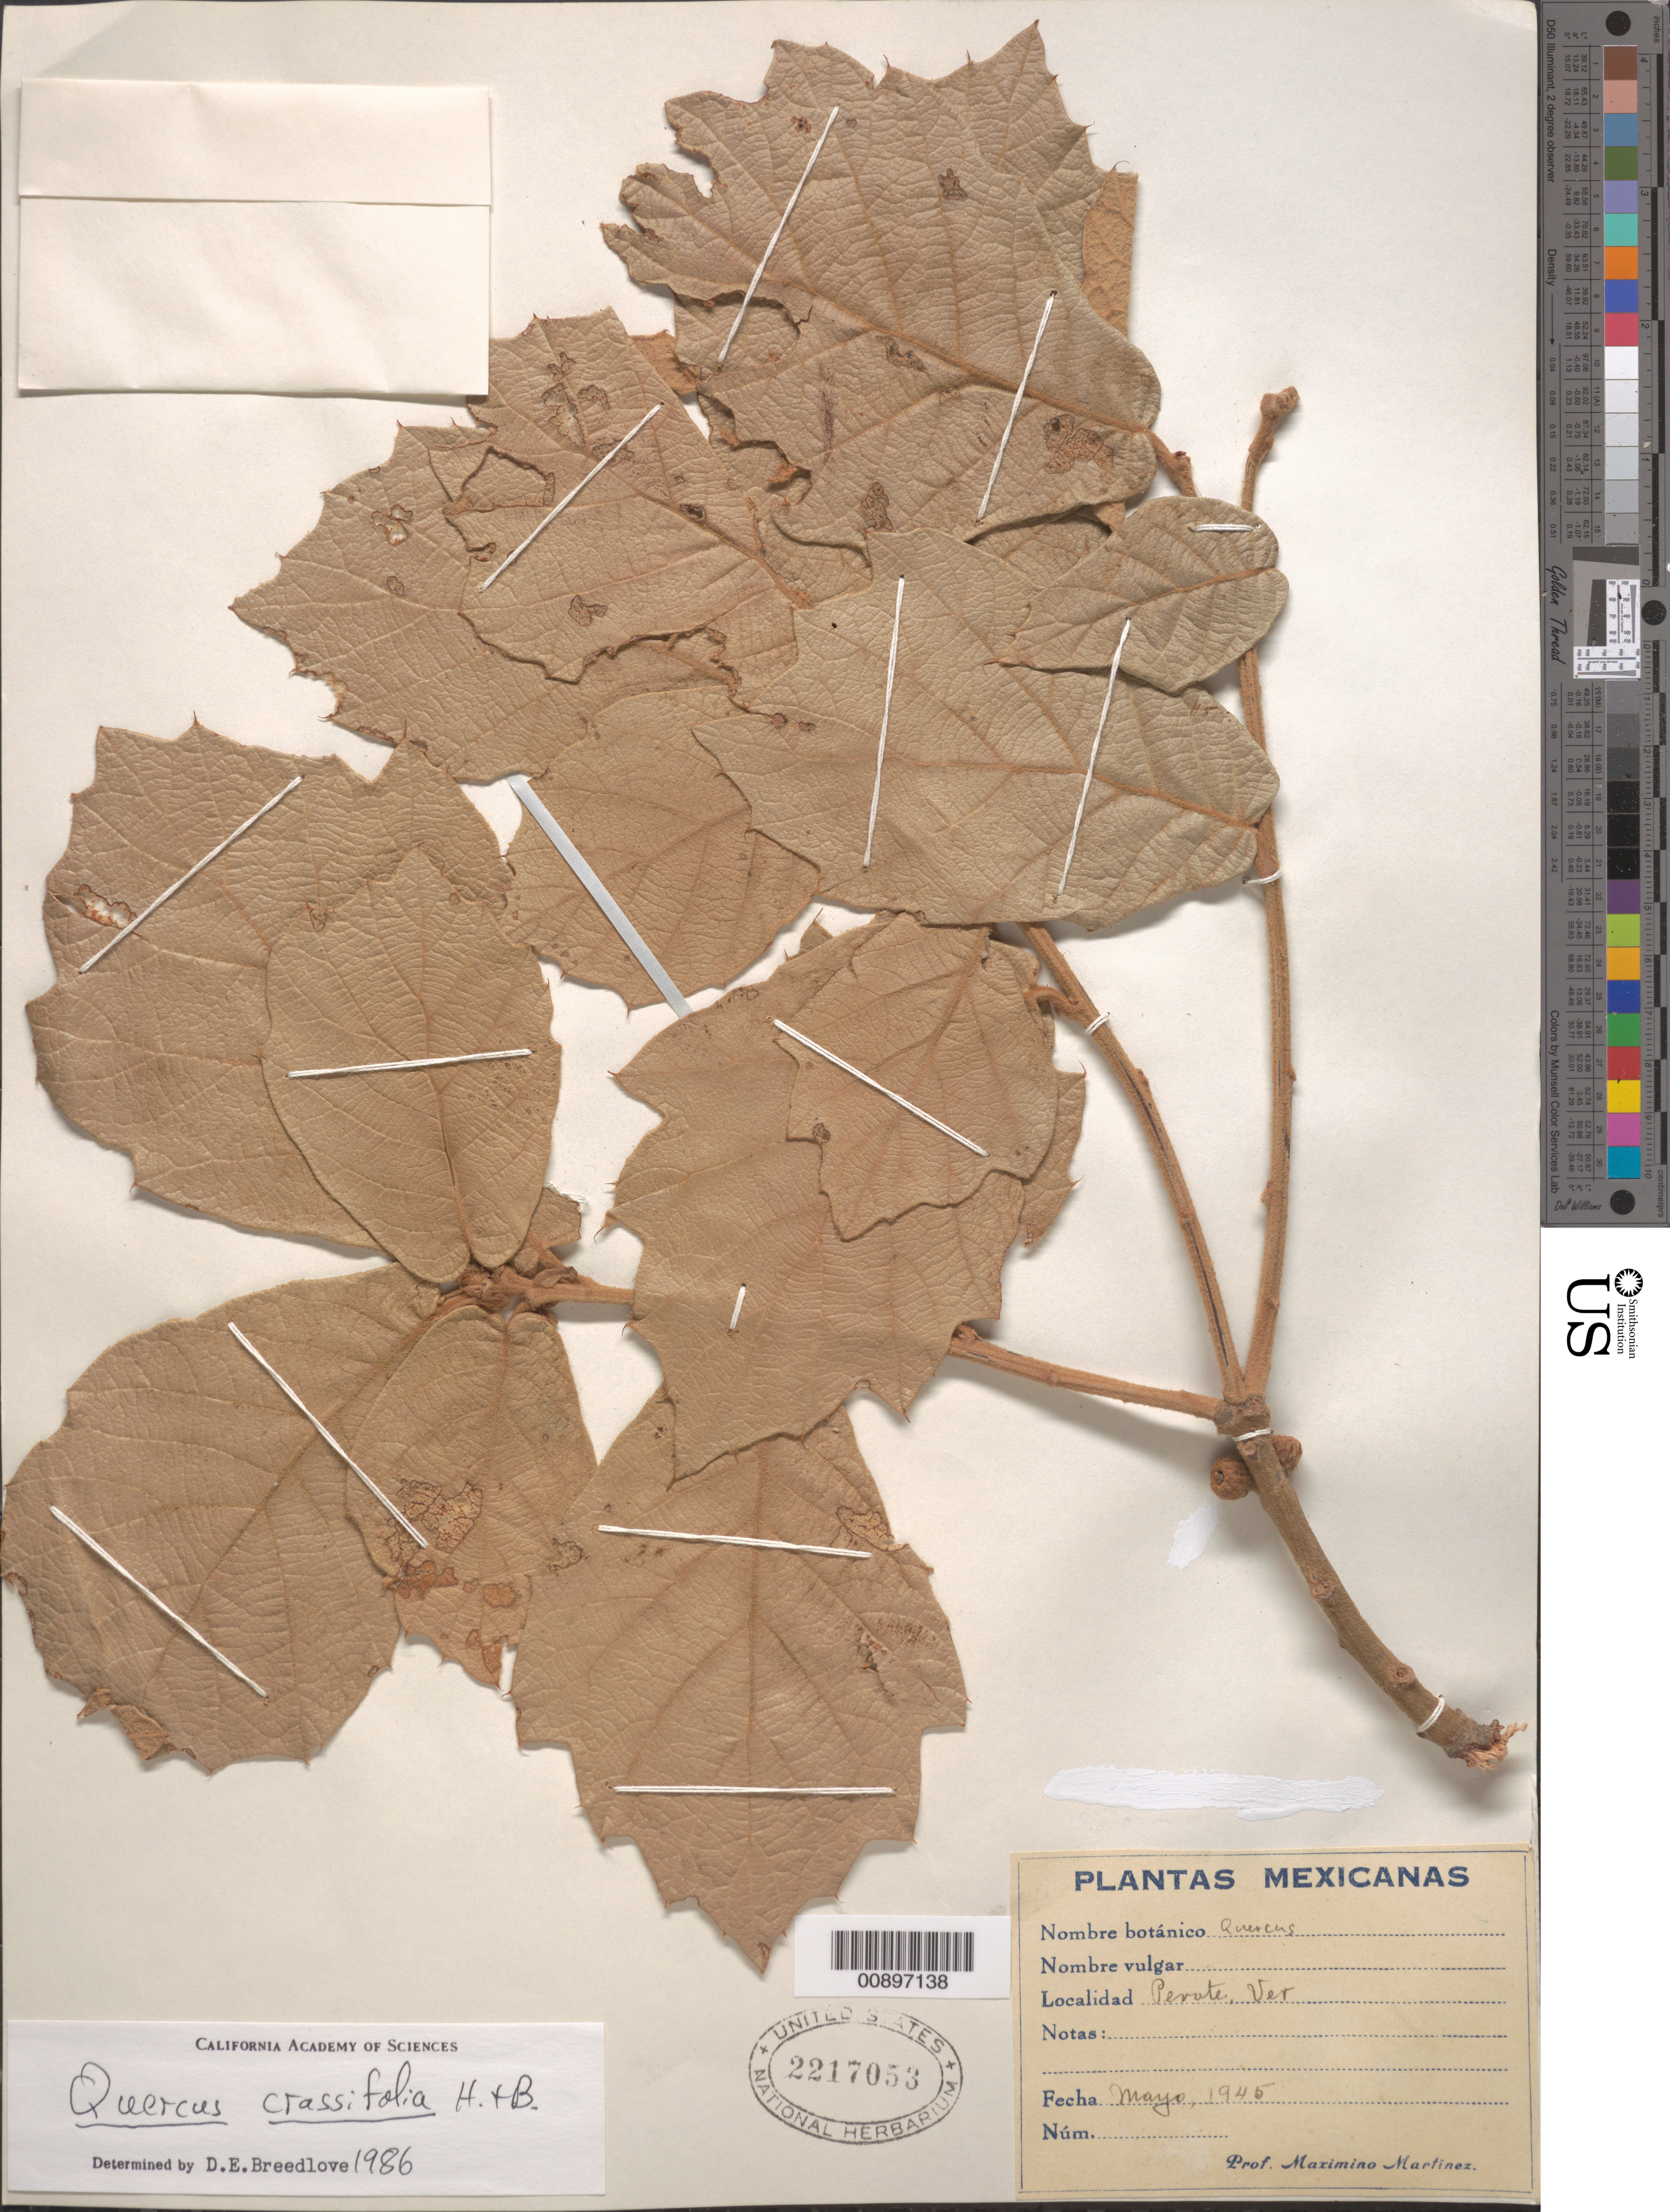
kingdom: Plantae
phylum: Tracheophyta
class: Magnoliopsida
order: Fagales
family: Fagaceae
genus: Quercus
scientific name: Quercus crassifolia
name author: Humb. & Bonpl.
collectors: M. Martínez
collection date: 1945-05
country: Mexico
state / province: Veracruz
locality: Perote, Veracruz.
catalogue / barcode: US 2217053